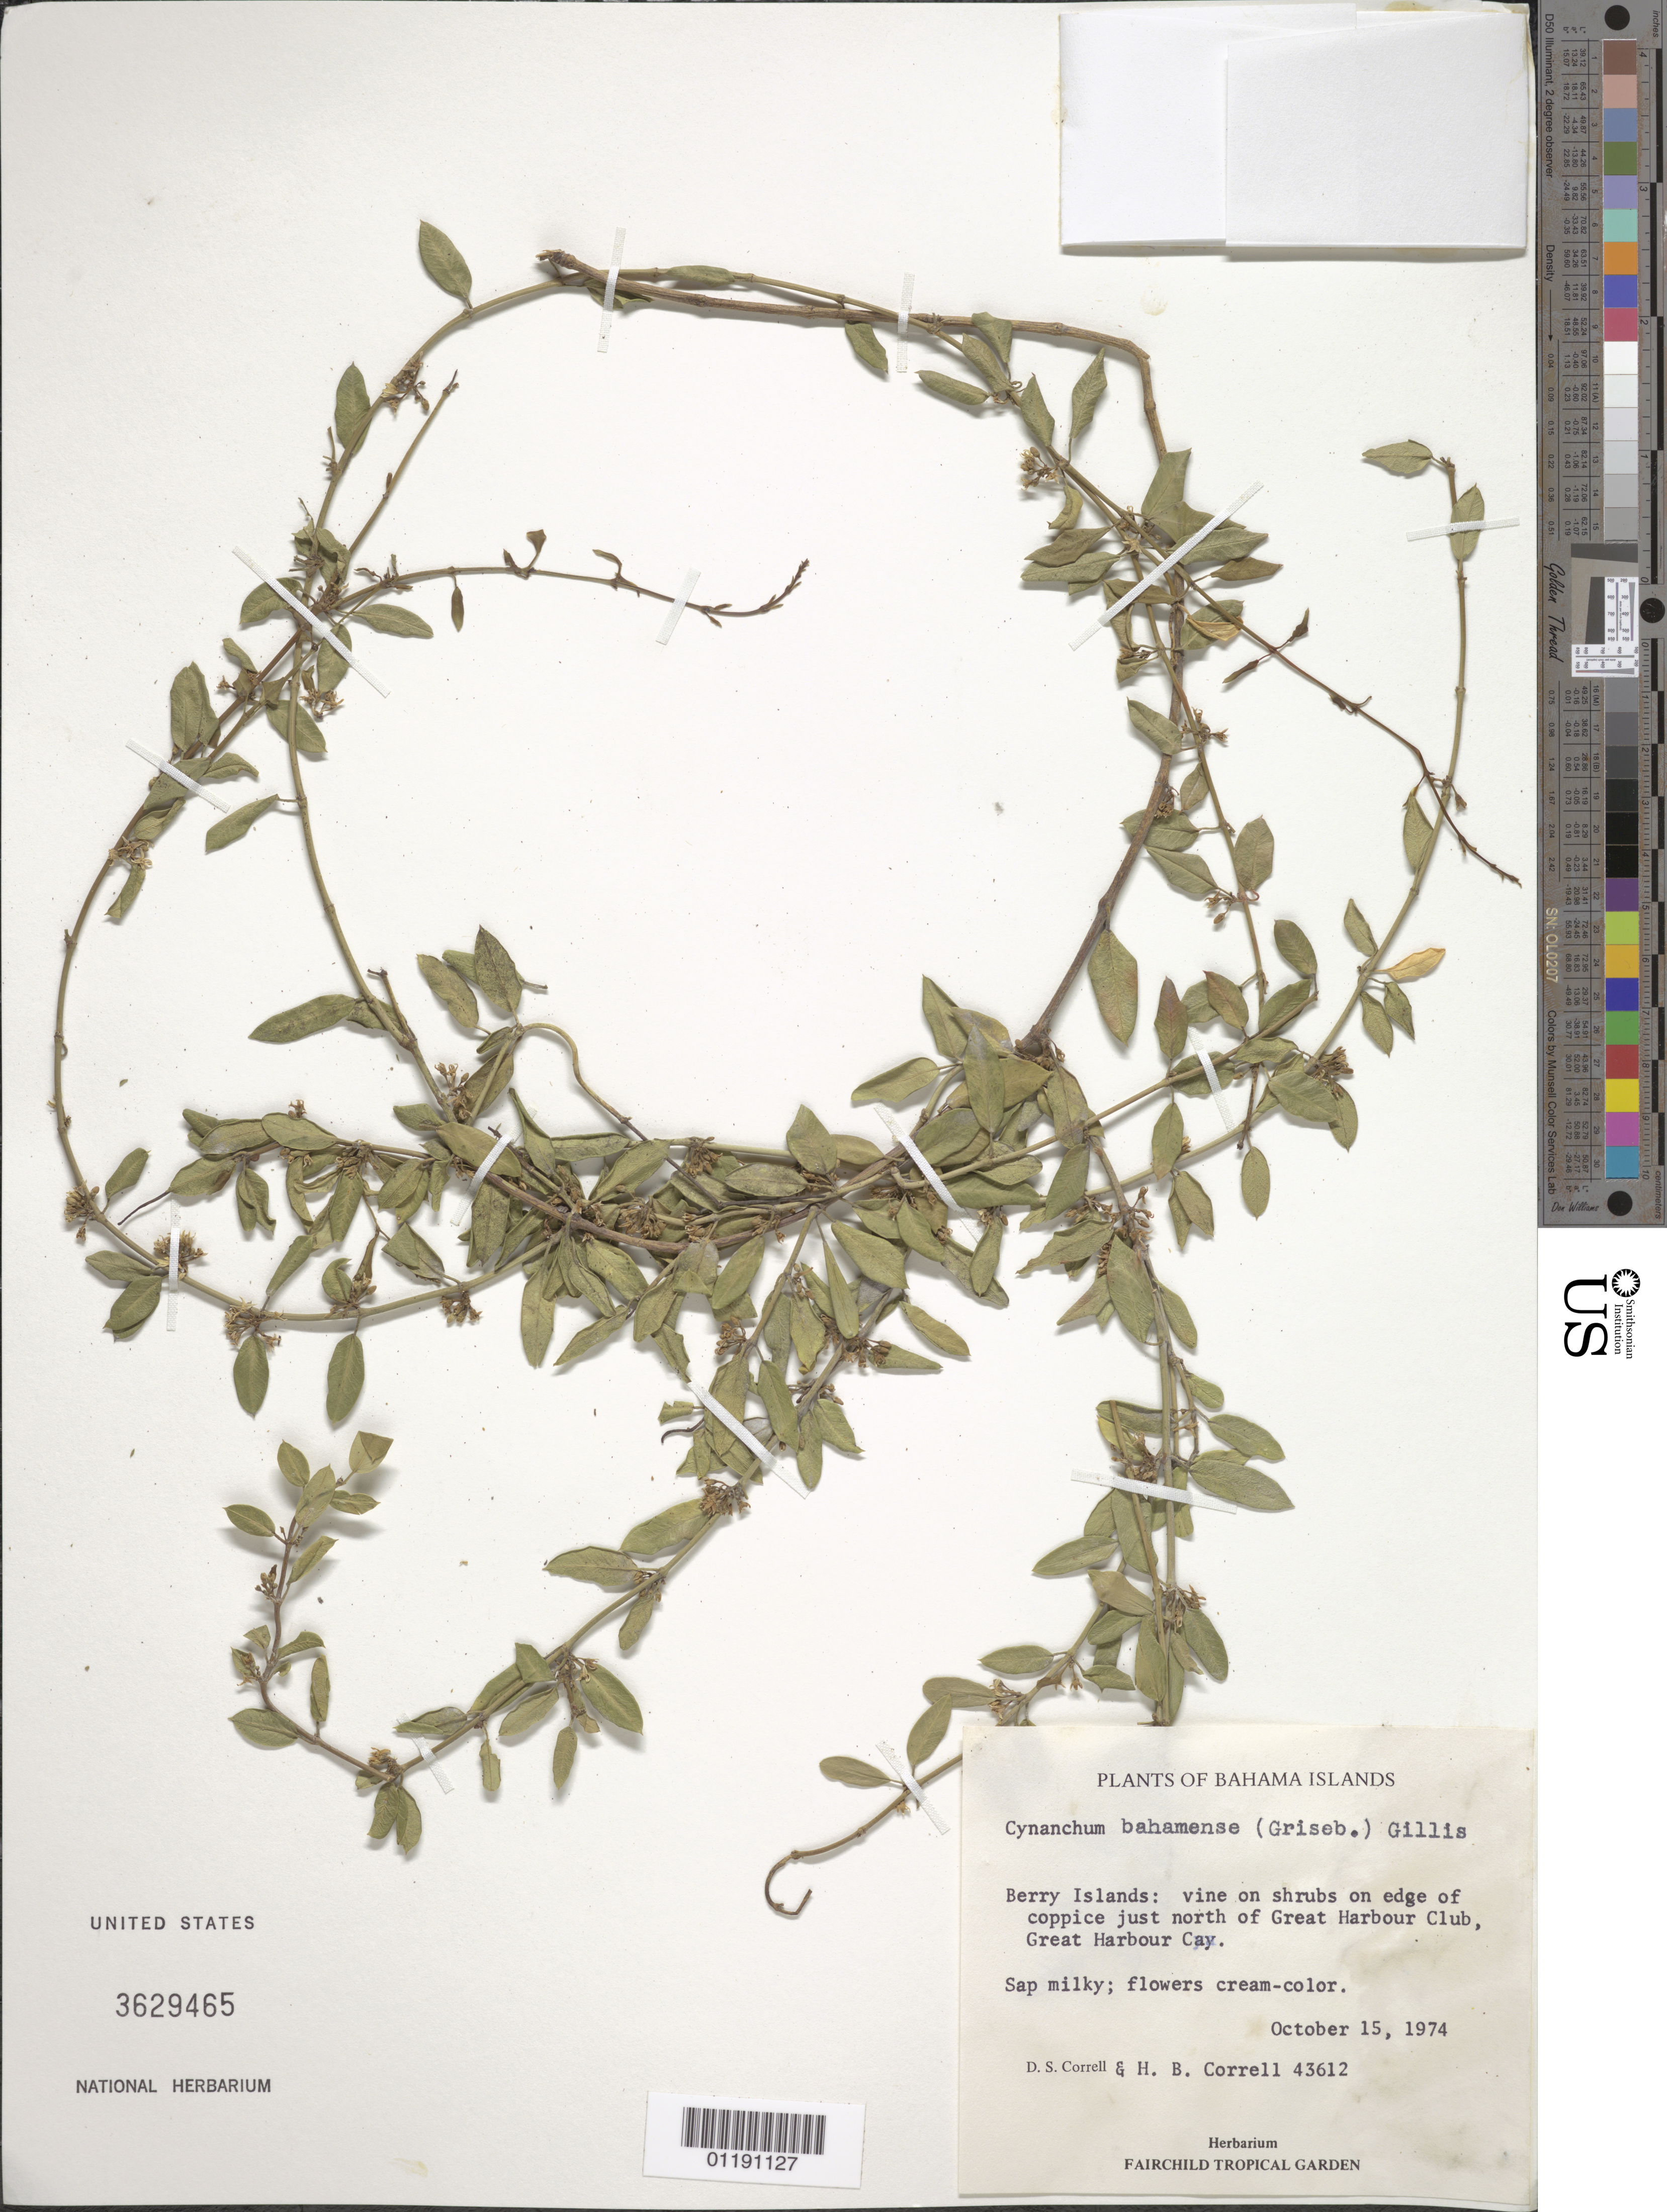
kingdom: Plantae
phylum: Tracheophyta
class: Magnoliopsida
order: Gentianales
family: Apocynaceae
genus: Cynanchum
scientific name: Cynanchum bahamense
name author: (Griseb.) Gillis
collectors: D. S. Correll & H. Correll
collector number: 43612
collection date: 1974-10-15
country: Bahamas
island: Berry Islands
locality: Just N of Great Harbour Club, Great Harbour Cay.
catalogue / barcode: US 3629465